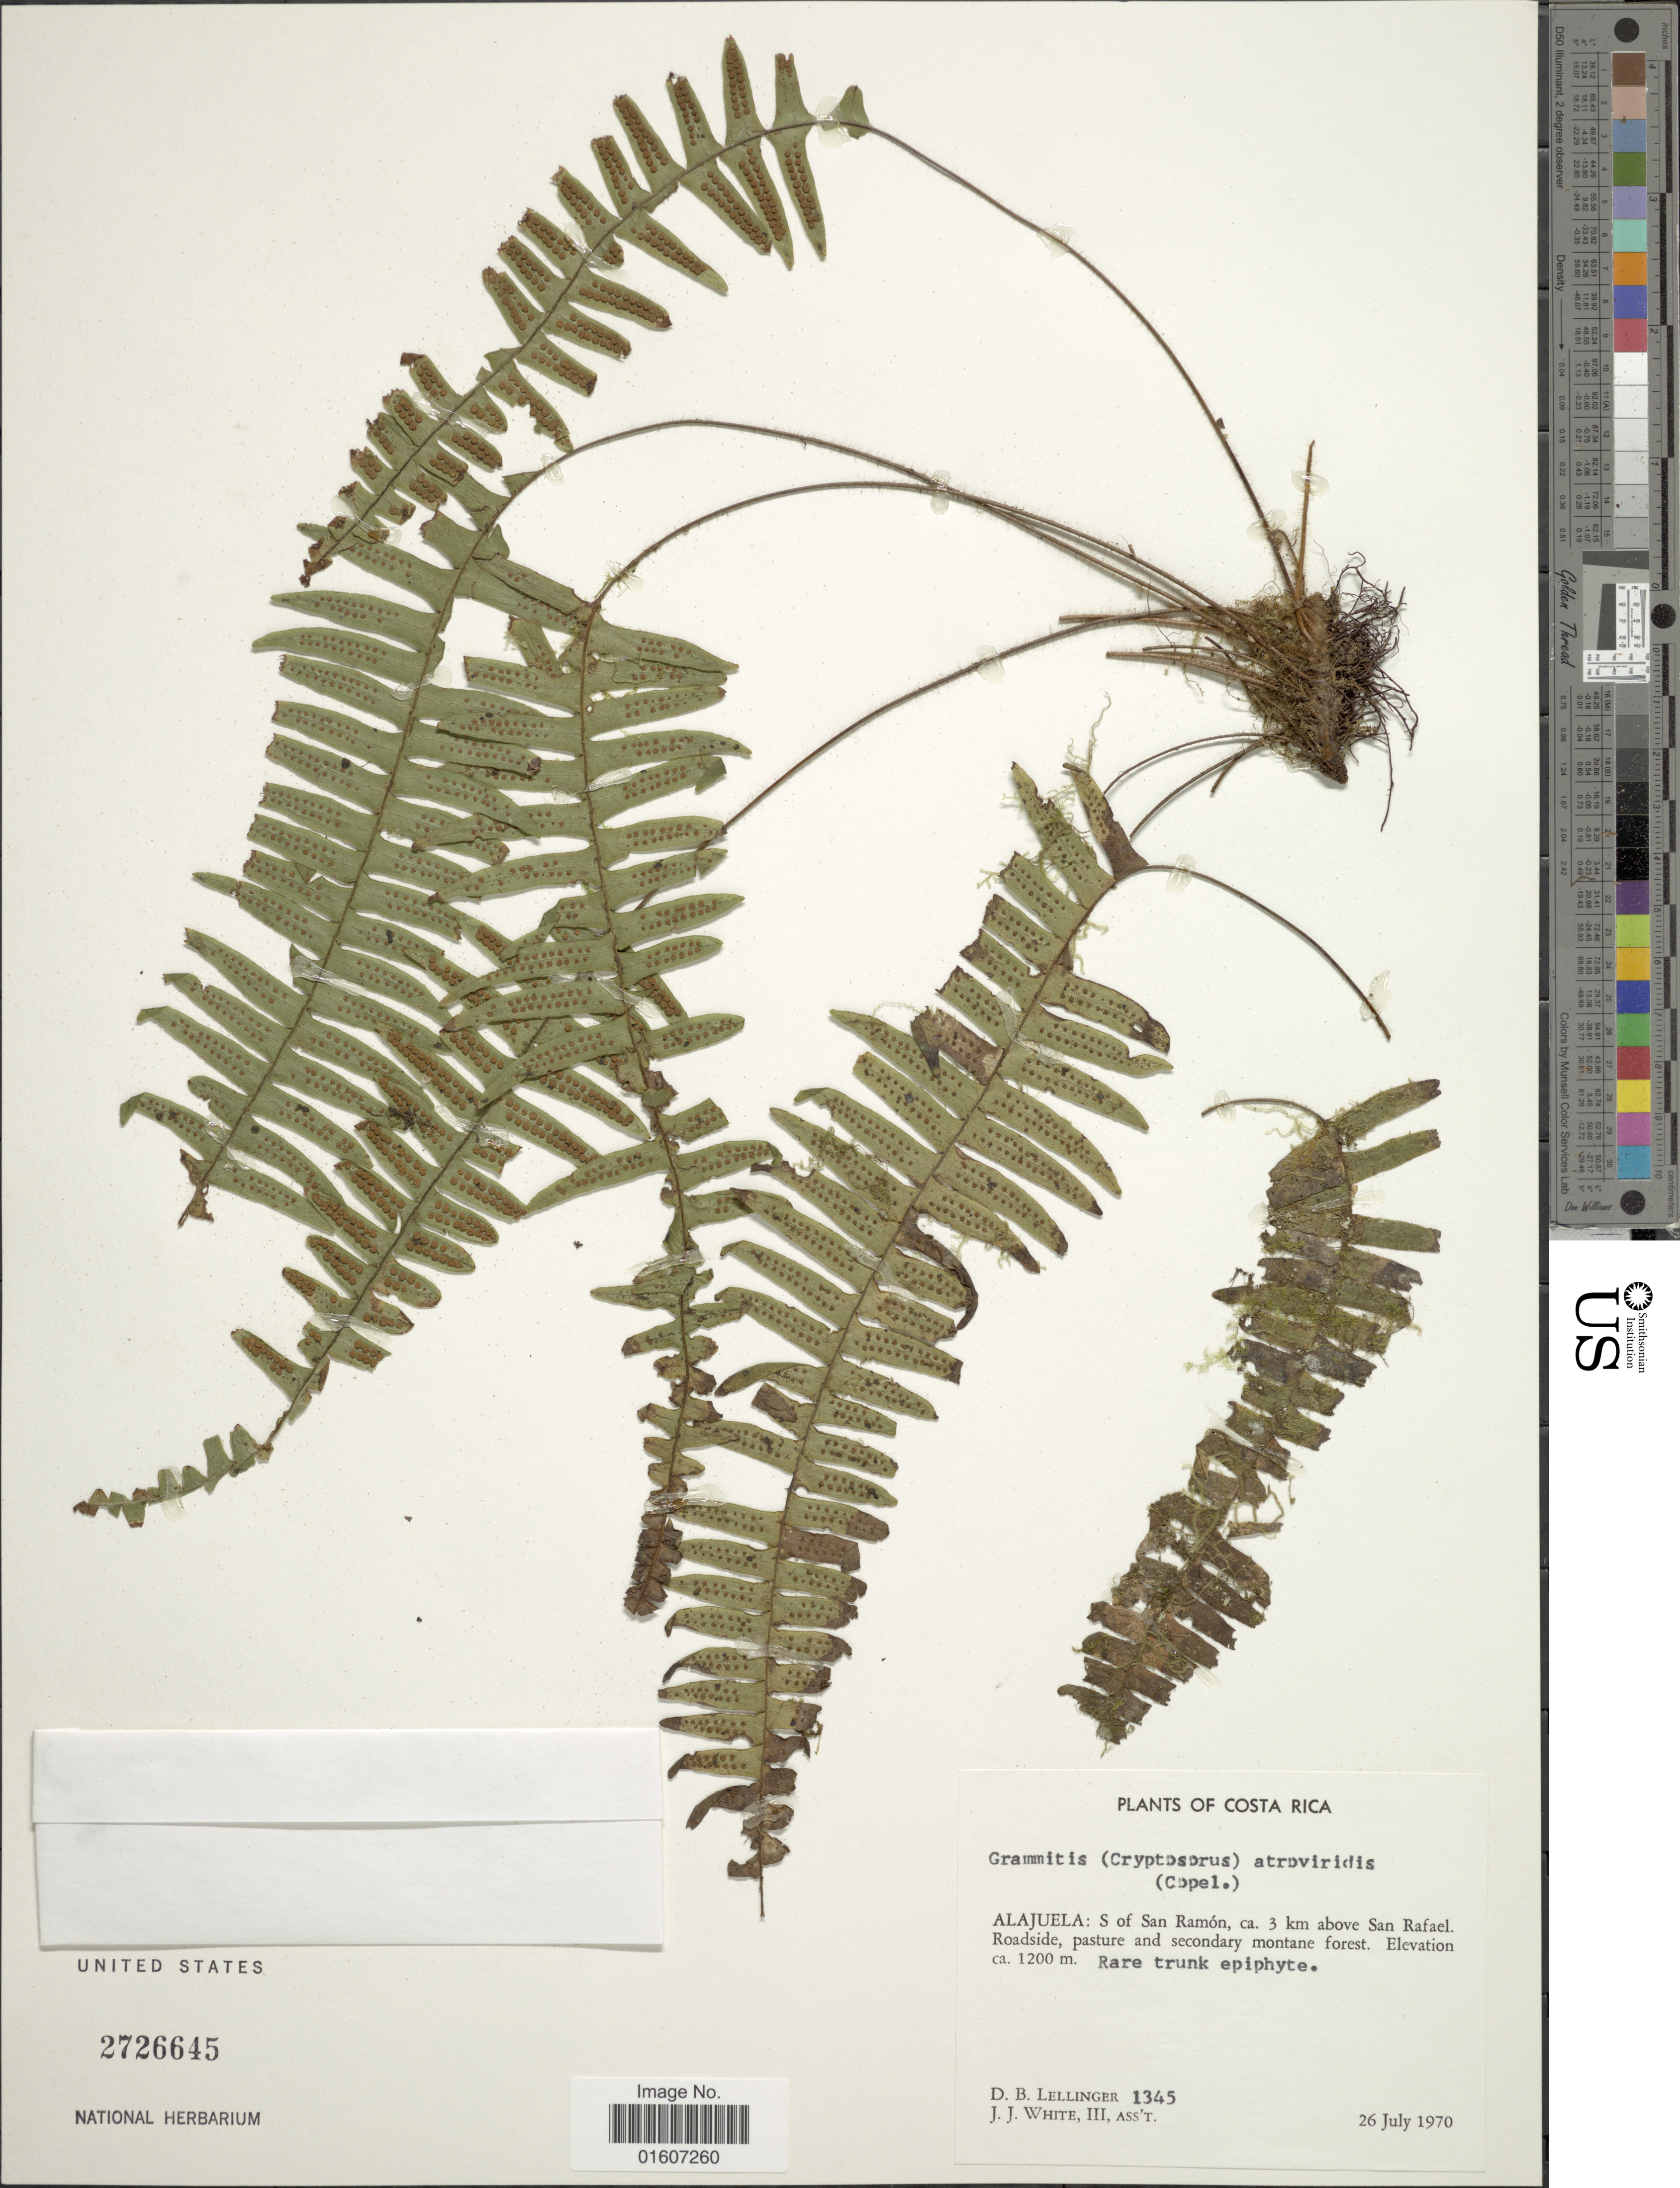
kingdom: Plantae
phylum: Tracheophyta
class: Polypodiopsida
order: Polypodiales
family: Polypodiaceae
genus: Terpsichore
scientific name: Terpsichore atroviridis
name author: (Copel.) A.R. Sm.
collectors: D. B. Lellinger & J. J. White III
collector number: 1345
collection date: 1970-07-26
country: Costa Rica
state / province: Alajuela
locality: S. of San Ramón, ca. 3 km above San Rafael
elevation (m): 1200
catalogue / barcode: US 2726645